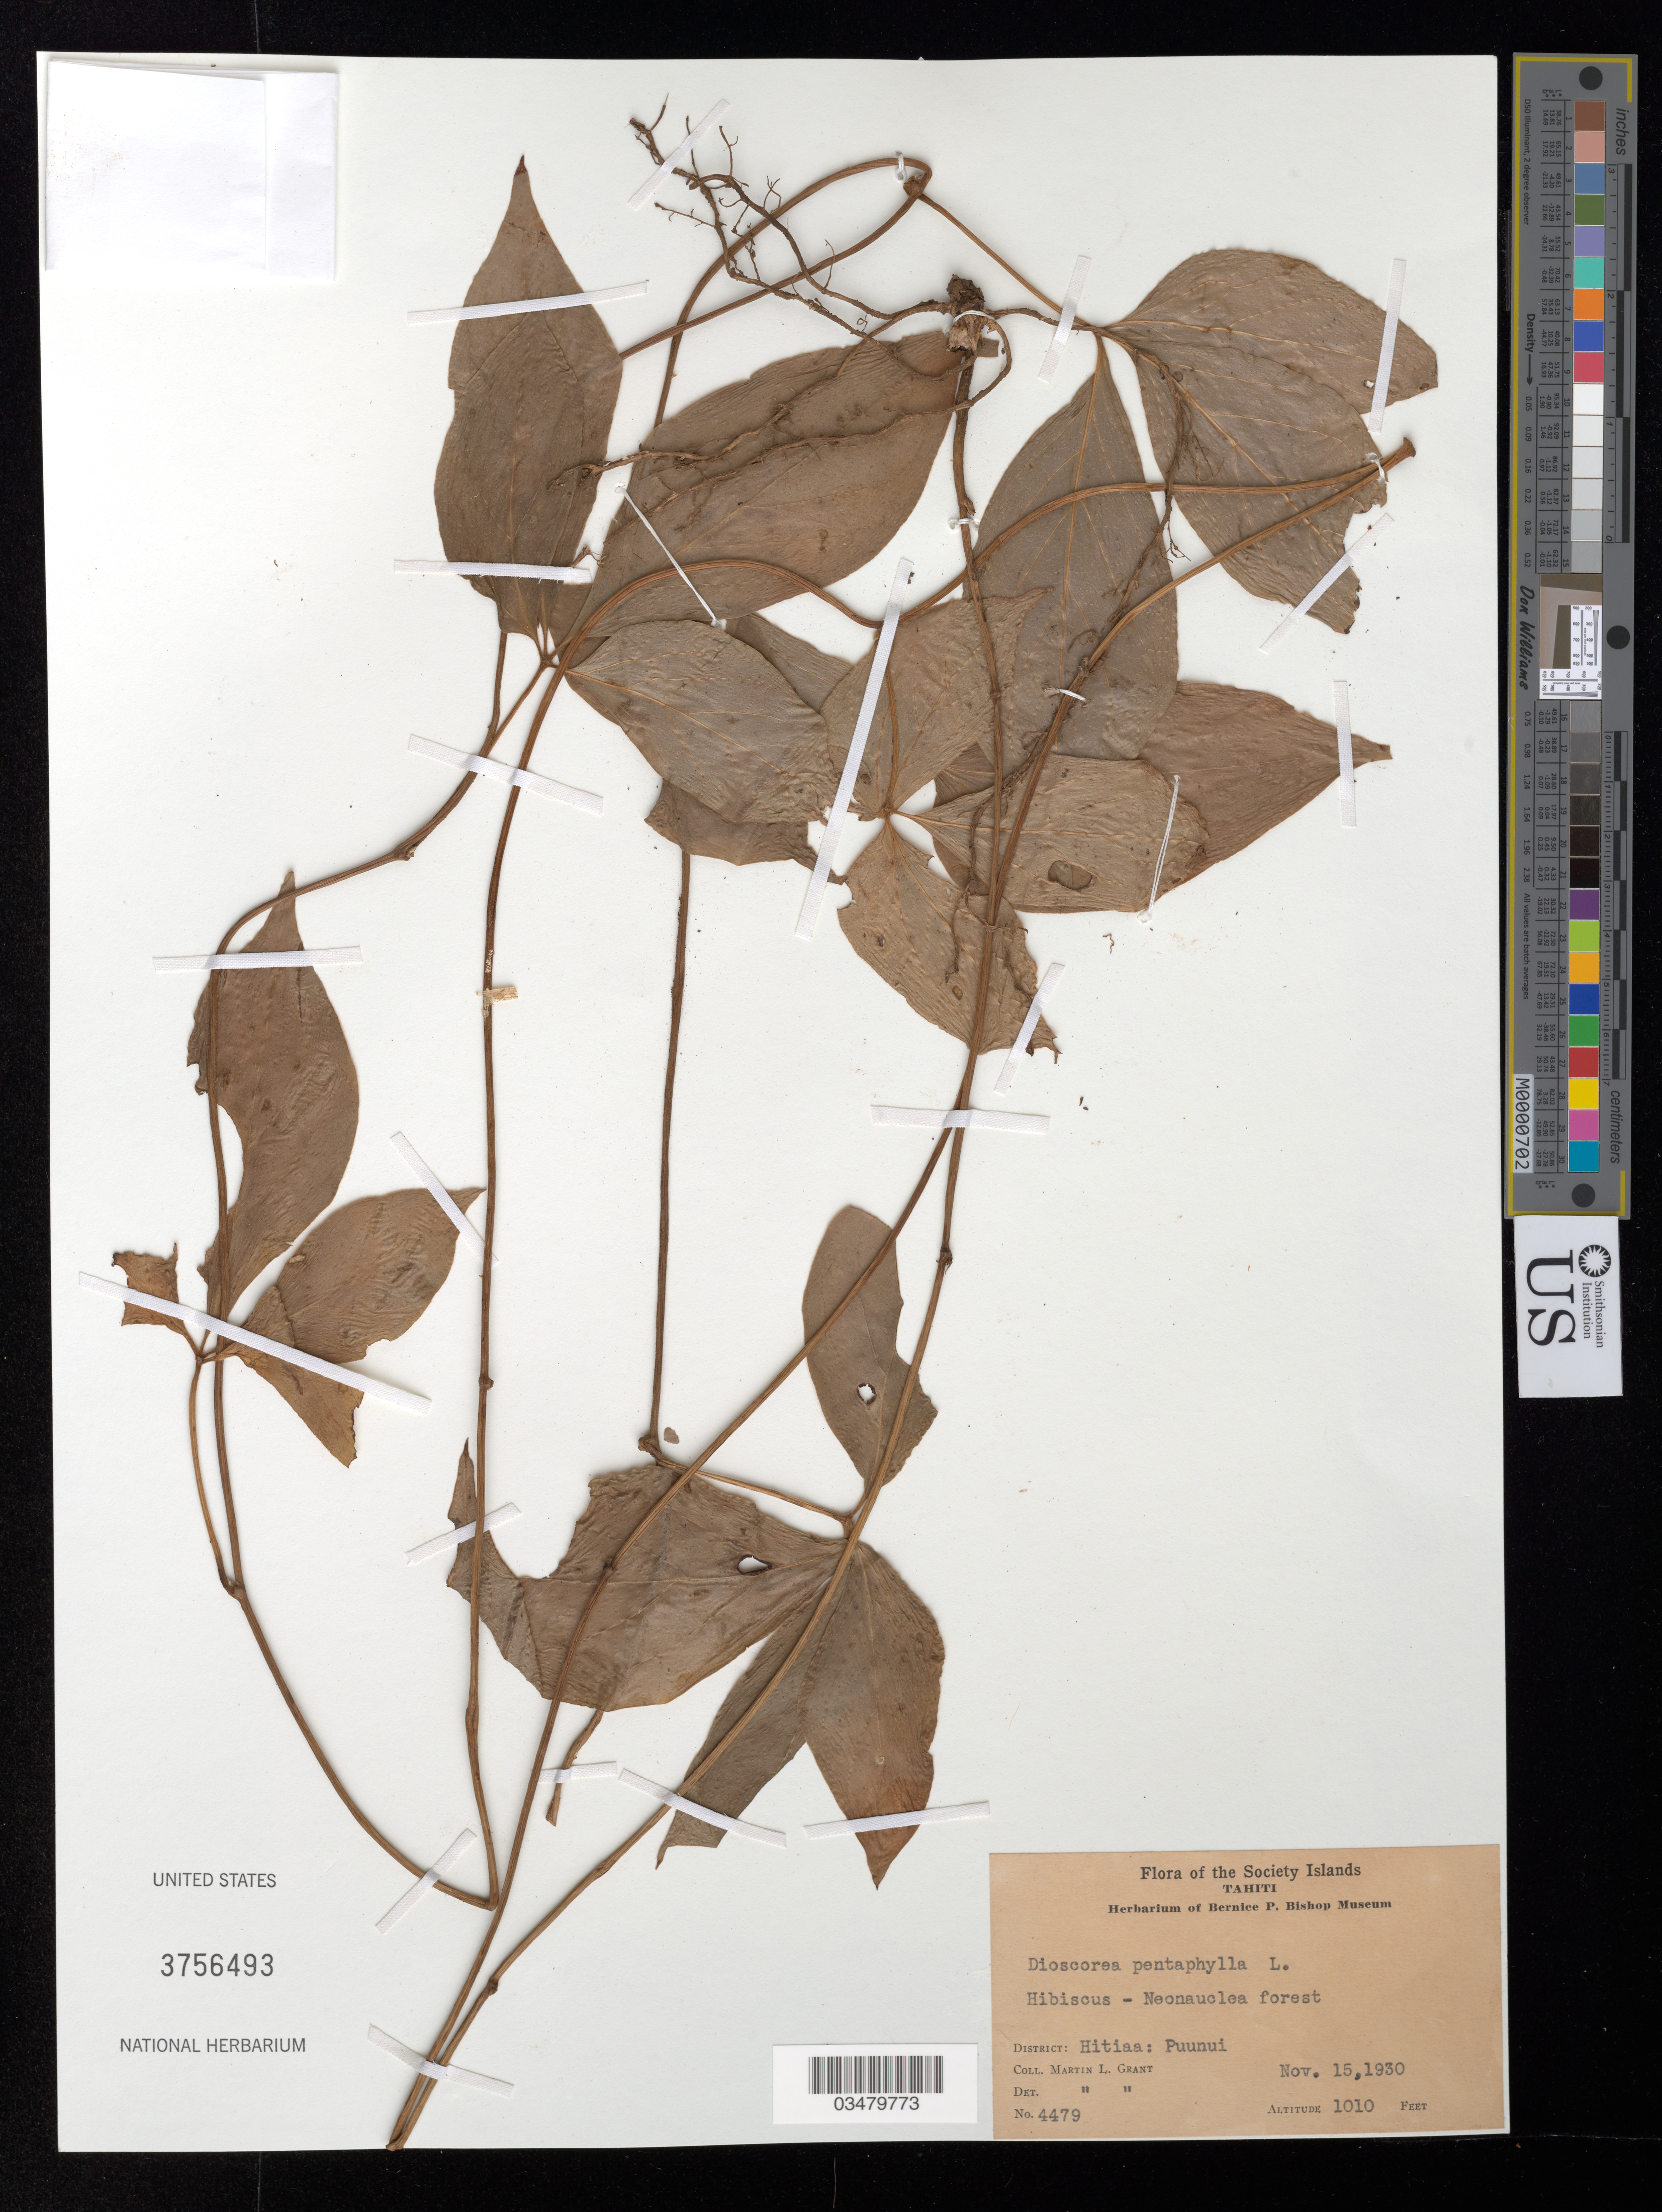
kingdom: Plantae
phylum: Tracheophyta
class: Liliopsida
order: Dioscoreales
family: Dioscoreaceae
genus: Dioscorea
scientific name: Dioscorea pentaphylla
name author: L.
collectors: M. L. Grant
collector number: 4479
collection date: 1930-11-15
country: French Polynesia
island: Tahiti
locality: The Society Islands. Tahiti. Dist.: Hitiaa: Puunui.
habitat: Forest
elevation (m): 308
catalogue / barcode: US 3756493